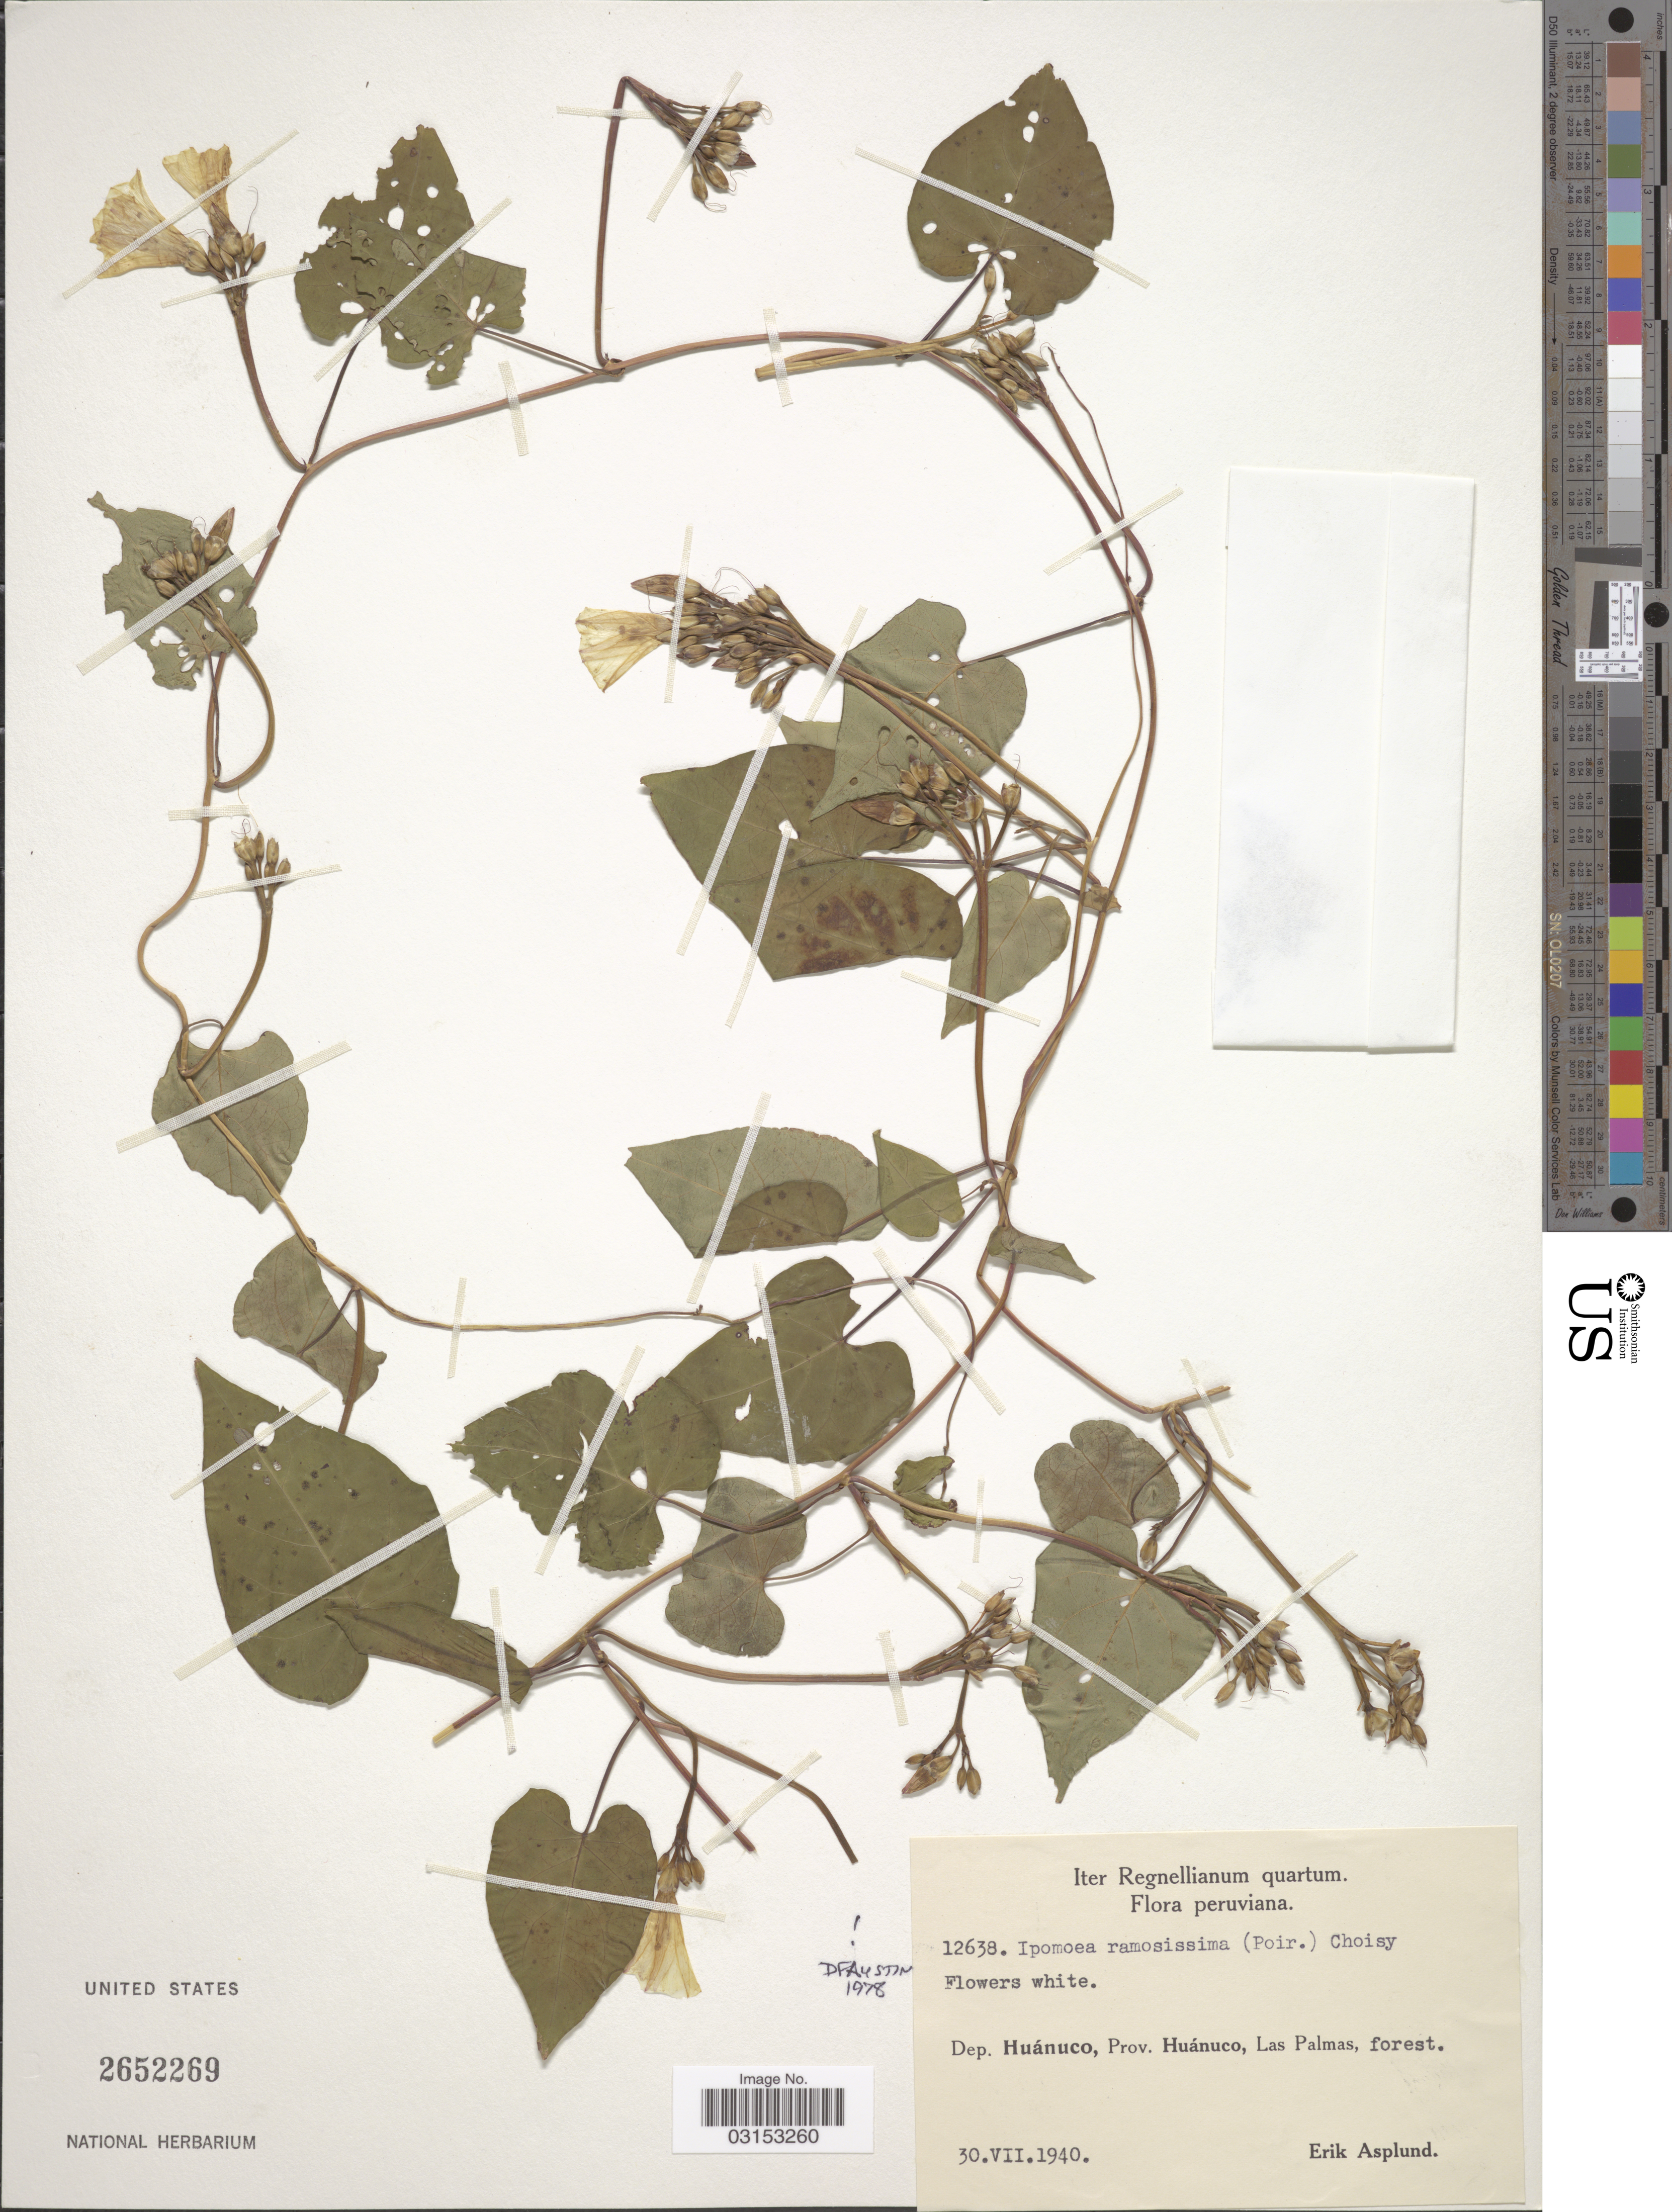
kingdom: Plantae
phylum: Tracheophyta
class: Magnoliopsida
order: Solanales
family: Convolvulaceae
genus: Ipomoea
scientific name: Ipomoea ramosissima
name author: (Poir.) Choisy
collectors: E. Asplund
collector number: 12638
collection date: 1940-07-30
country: Peru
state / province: Huánuco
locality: Dep. Huánuco. Las Palmas.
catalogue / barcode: US 2652269